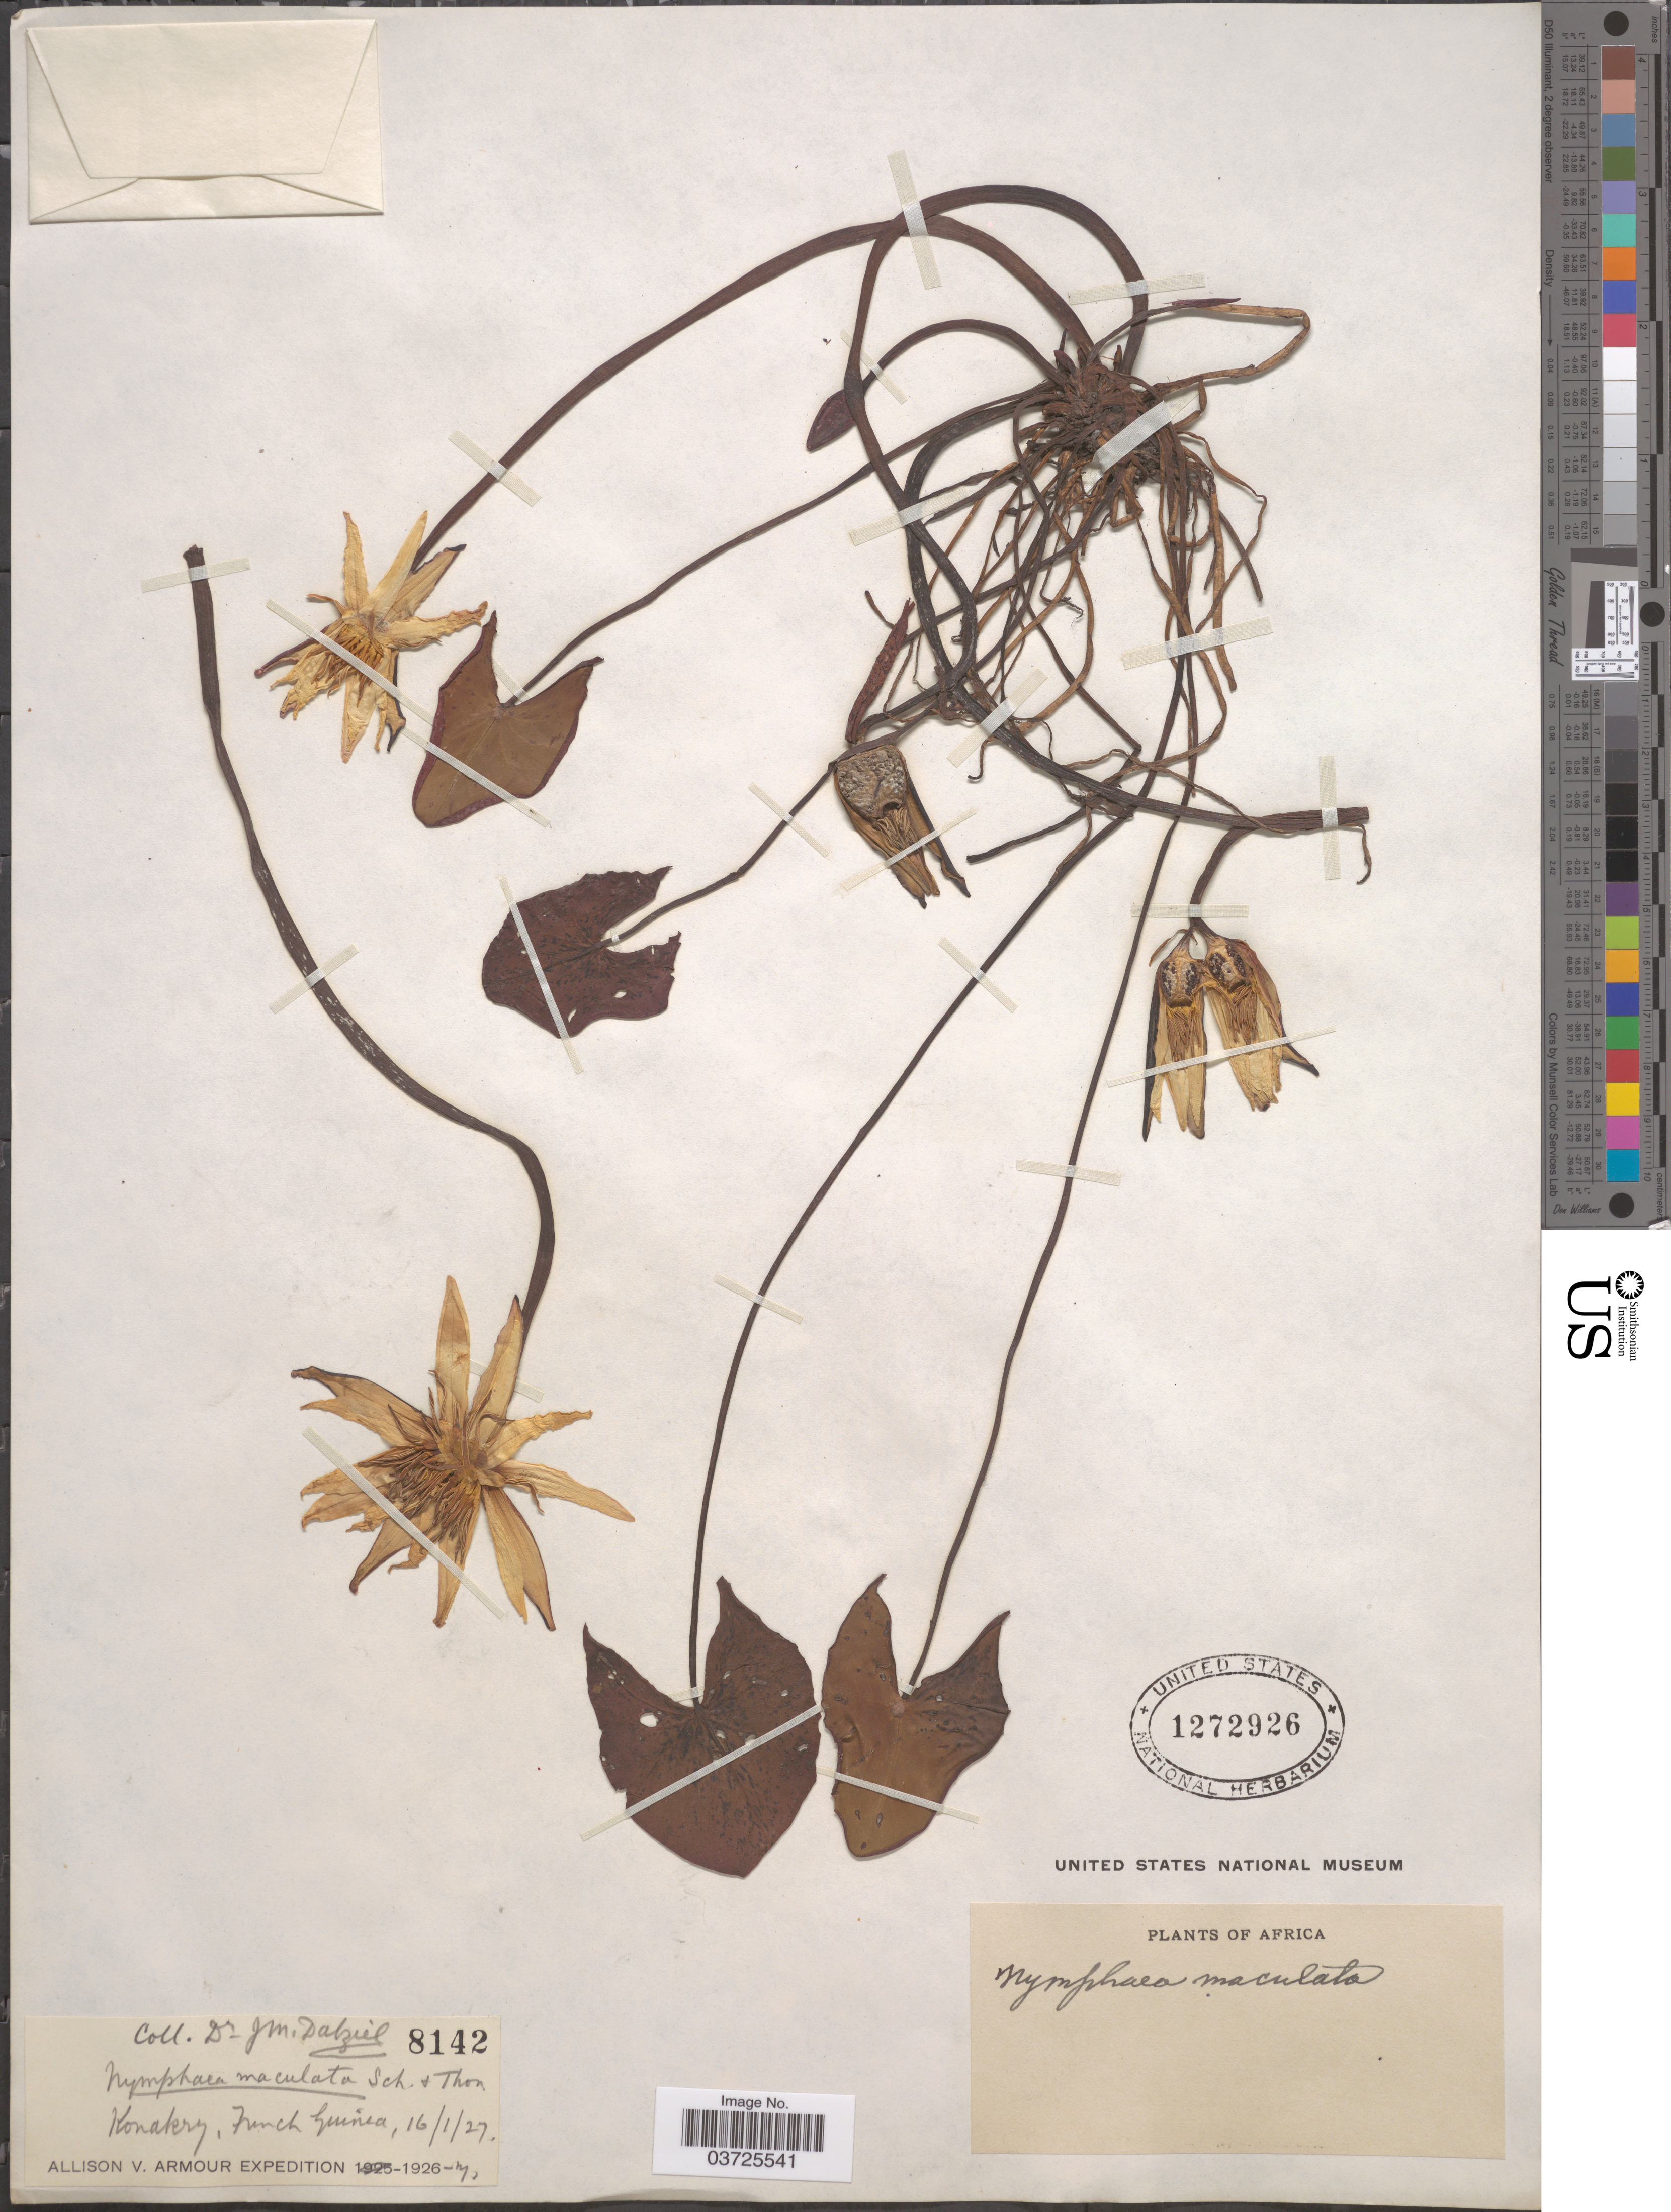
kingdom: Plantae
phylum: Tracheophyta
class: Magnoliopsida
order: Nymphaeales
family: Nymphaeaceae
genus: Nymphaea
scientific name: Nymphaea maculata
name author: Schumach. & Thonn.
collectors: J. Dalziel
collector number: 8142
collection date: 1926-07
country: Guinea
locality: Konakry, French Guinea, Africa.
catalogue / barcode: US 1272926